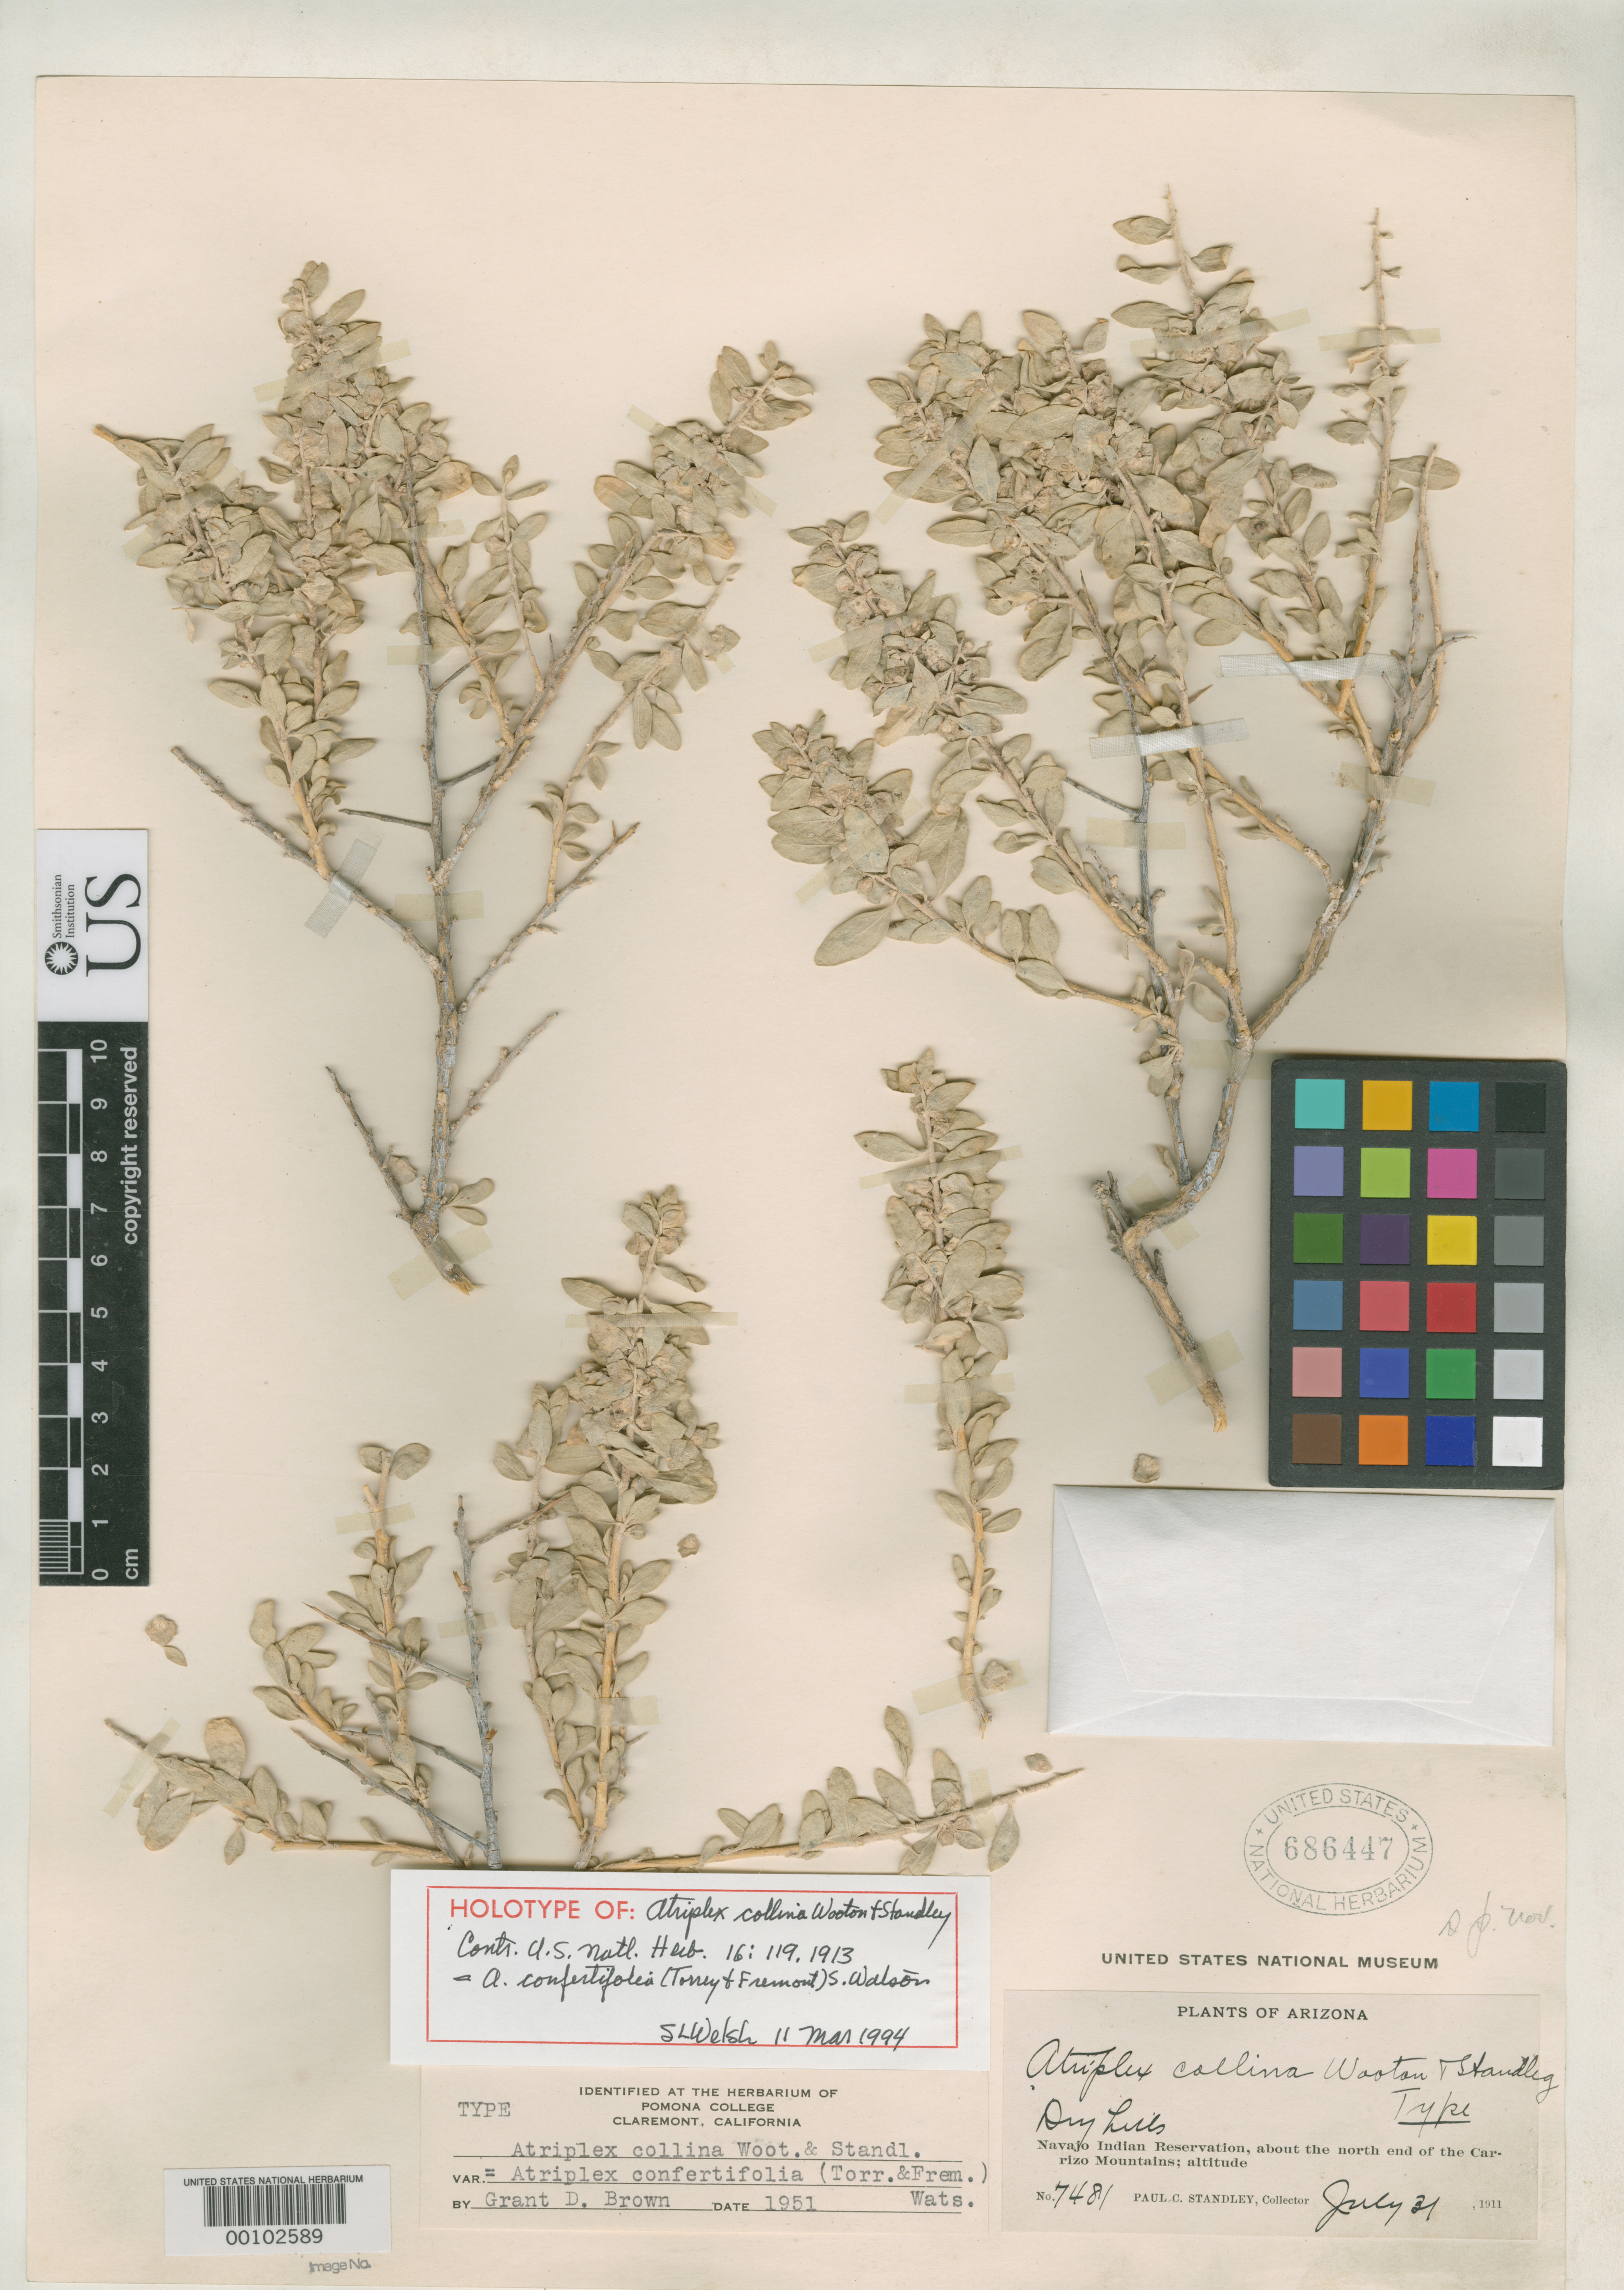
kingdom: Plantae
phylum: Tracheophyta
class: Magnoliopsida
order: Caryophyllales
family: Amaranthaceae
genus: Atriplex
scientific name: Atriplex collina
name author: Wooton & Standl.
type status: Holotype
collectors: P. C. Standley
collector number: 7481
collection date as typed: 31 Jul 1911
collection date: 1911-07-31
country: United States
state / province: Arizona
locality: Navajo Indian Reservation, N end of Carrizo Mountains.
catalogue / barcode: US 686447